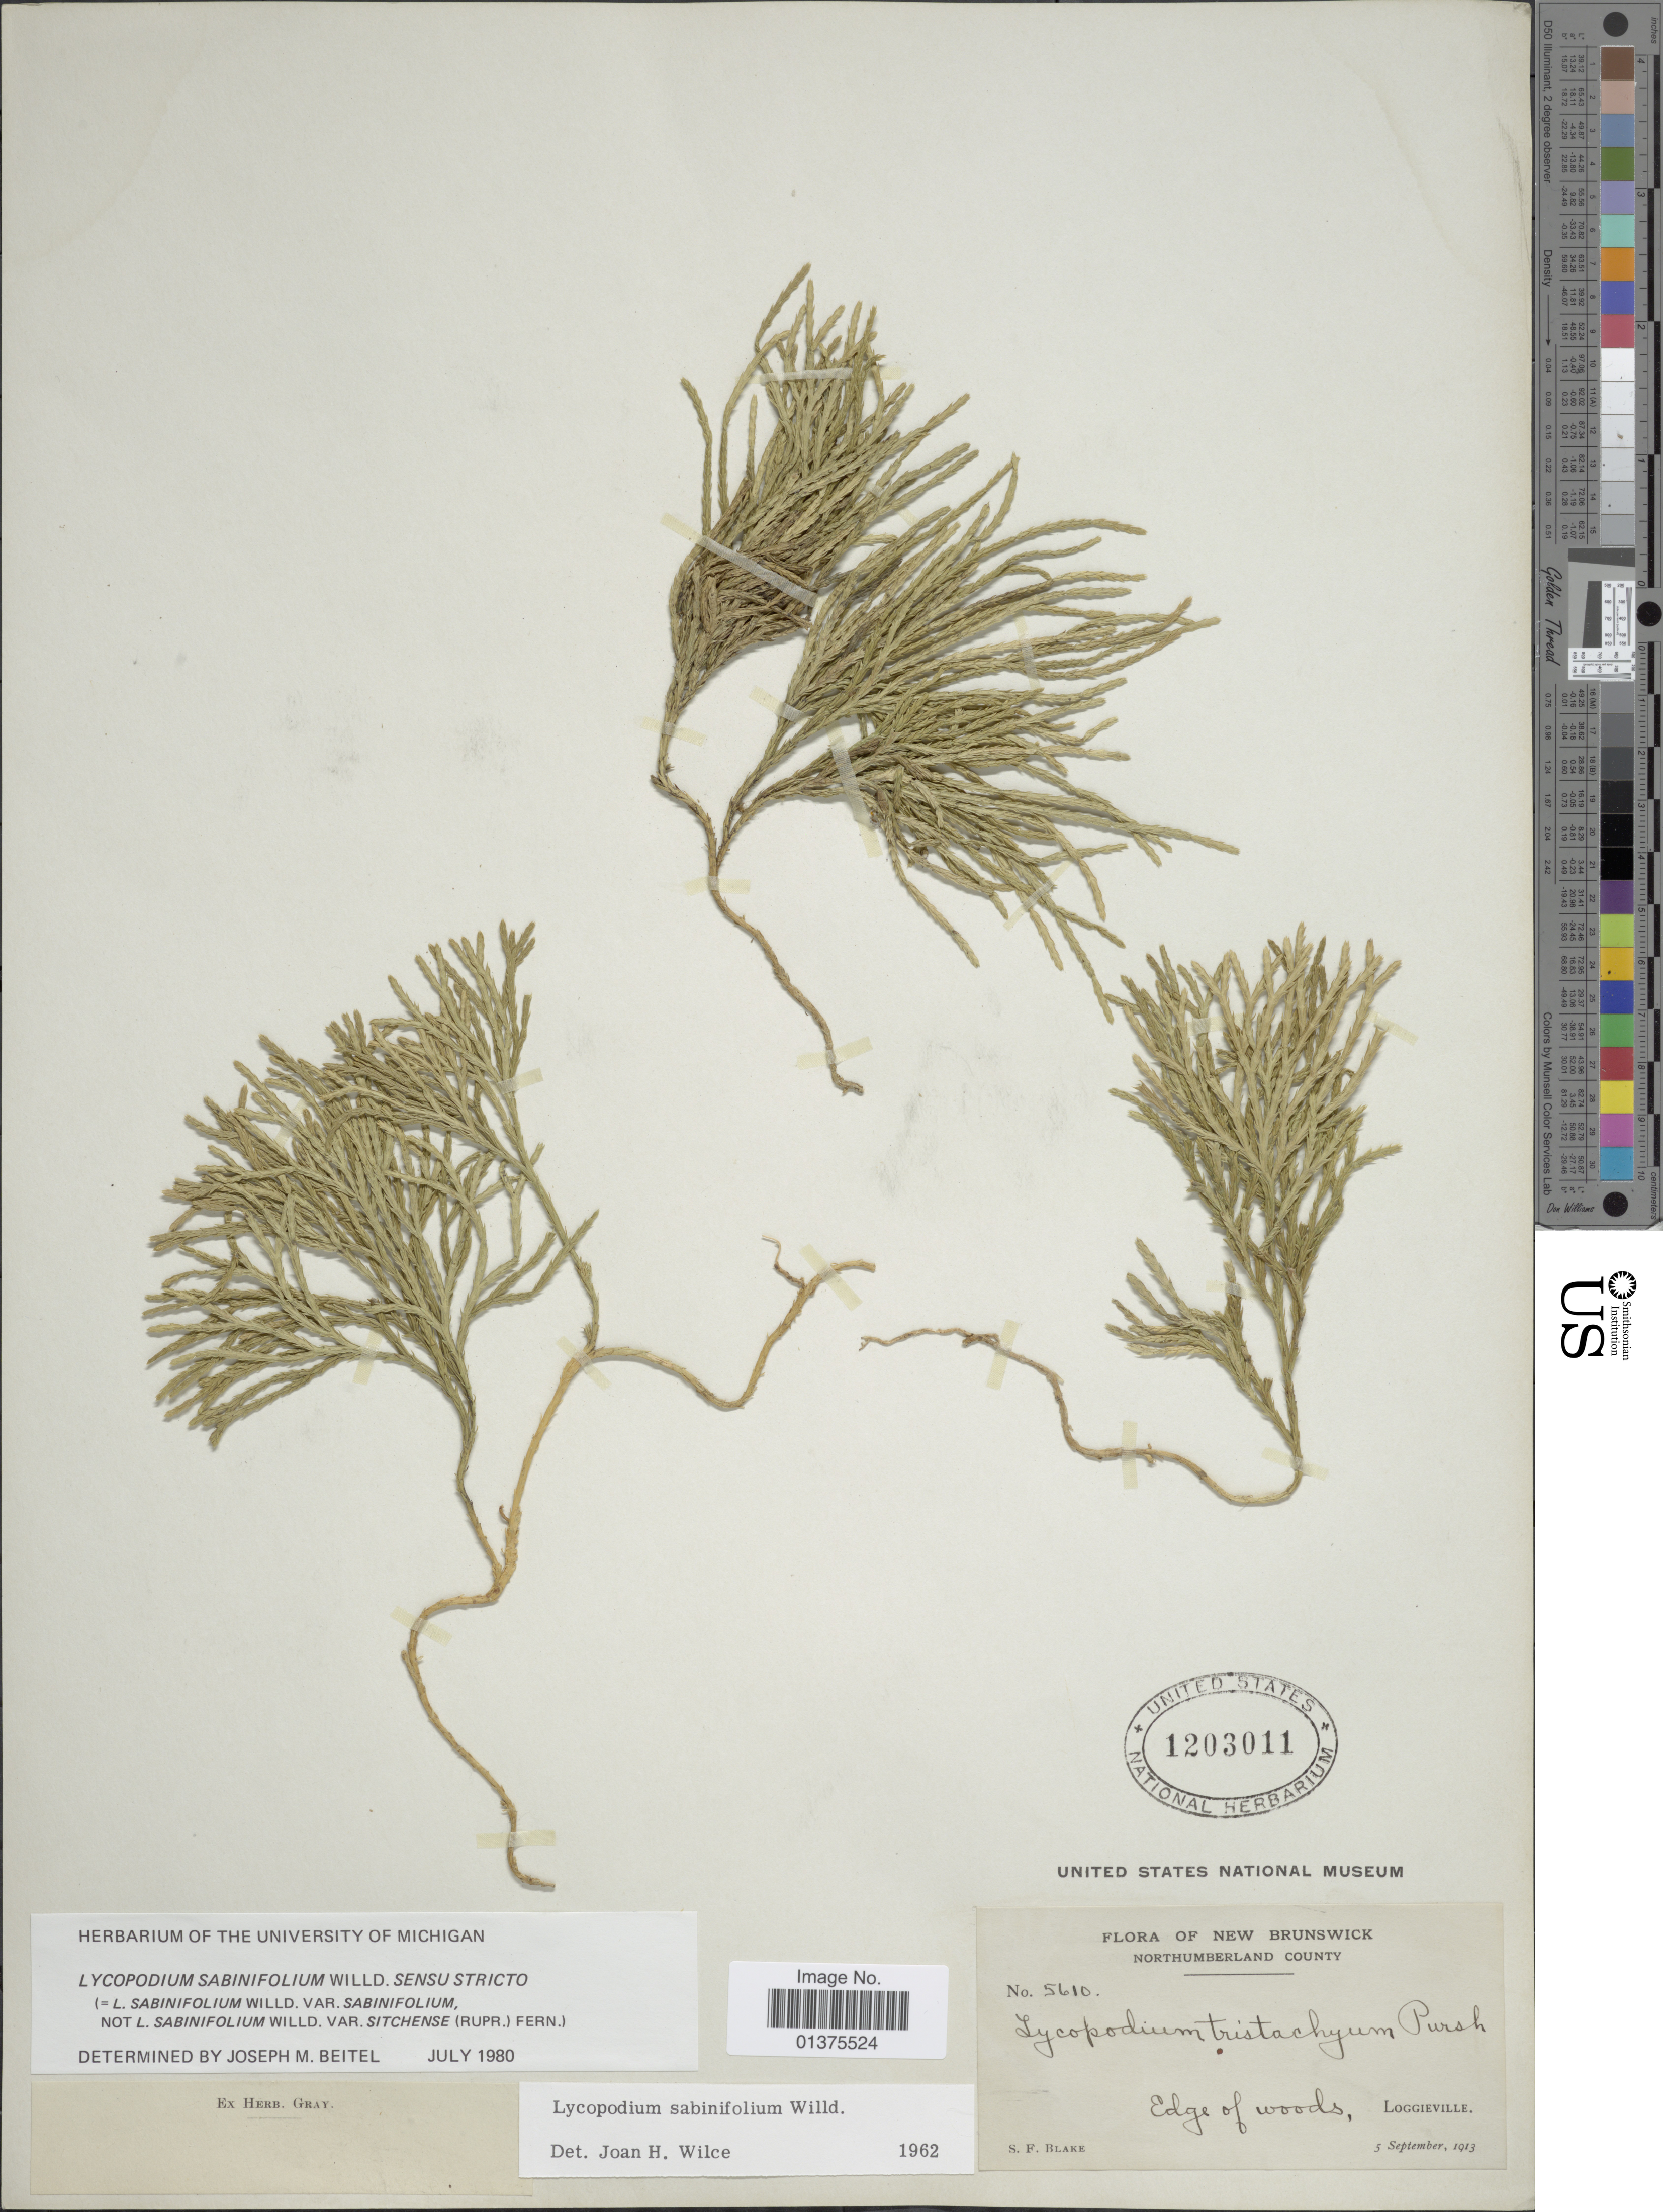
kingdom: Plantae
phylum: Tracheophyta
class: Lycopodiopsida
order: Lycopodiales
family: Lycopodiaceae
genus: Diphasiastrum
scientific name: Diphasiastrum x sabinifolium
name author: (Willd.) Holub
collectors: S. Blake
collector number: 5610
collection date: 1913-09-05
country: Canada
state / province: New Brunswick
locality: Northumberland County, Edge of woods, Loggieville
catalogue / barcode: US 1203011